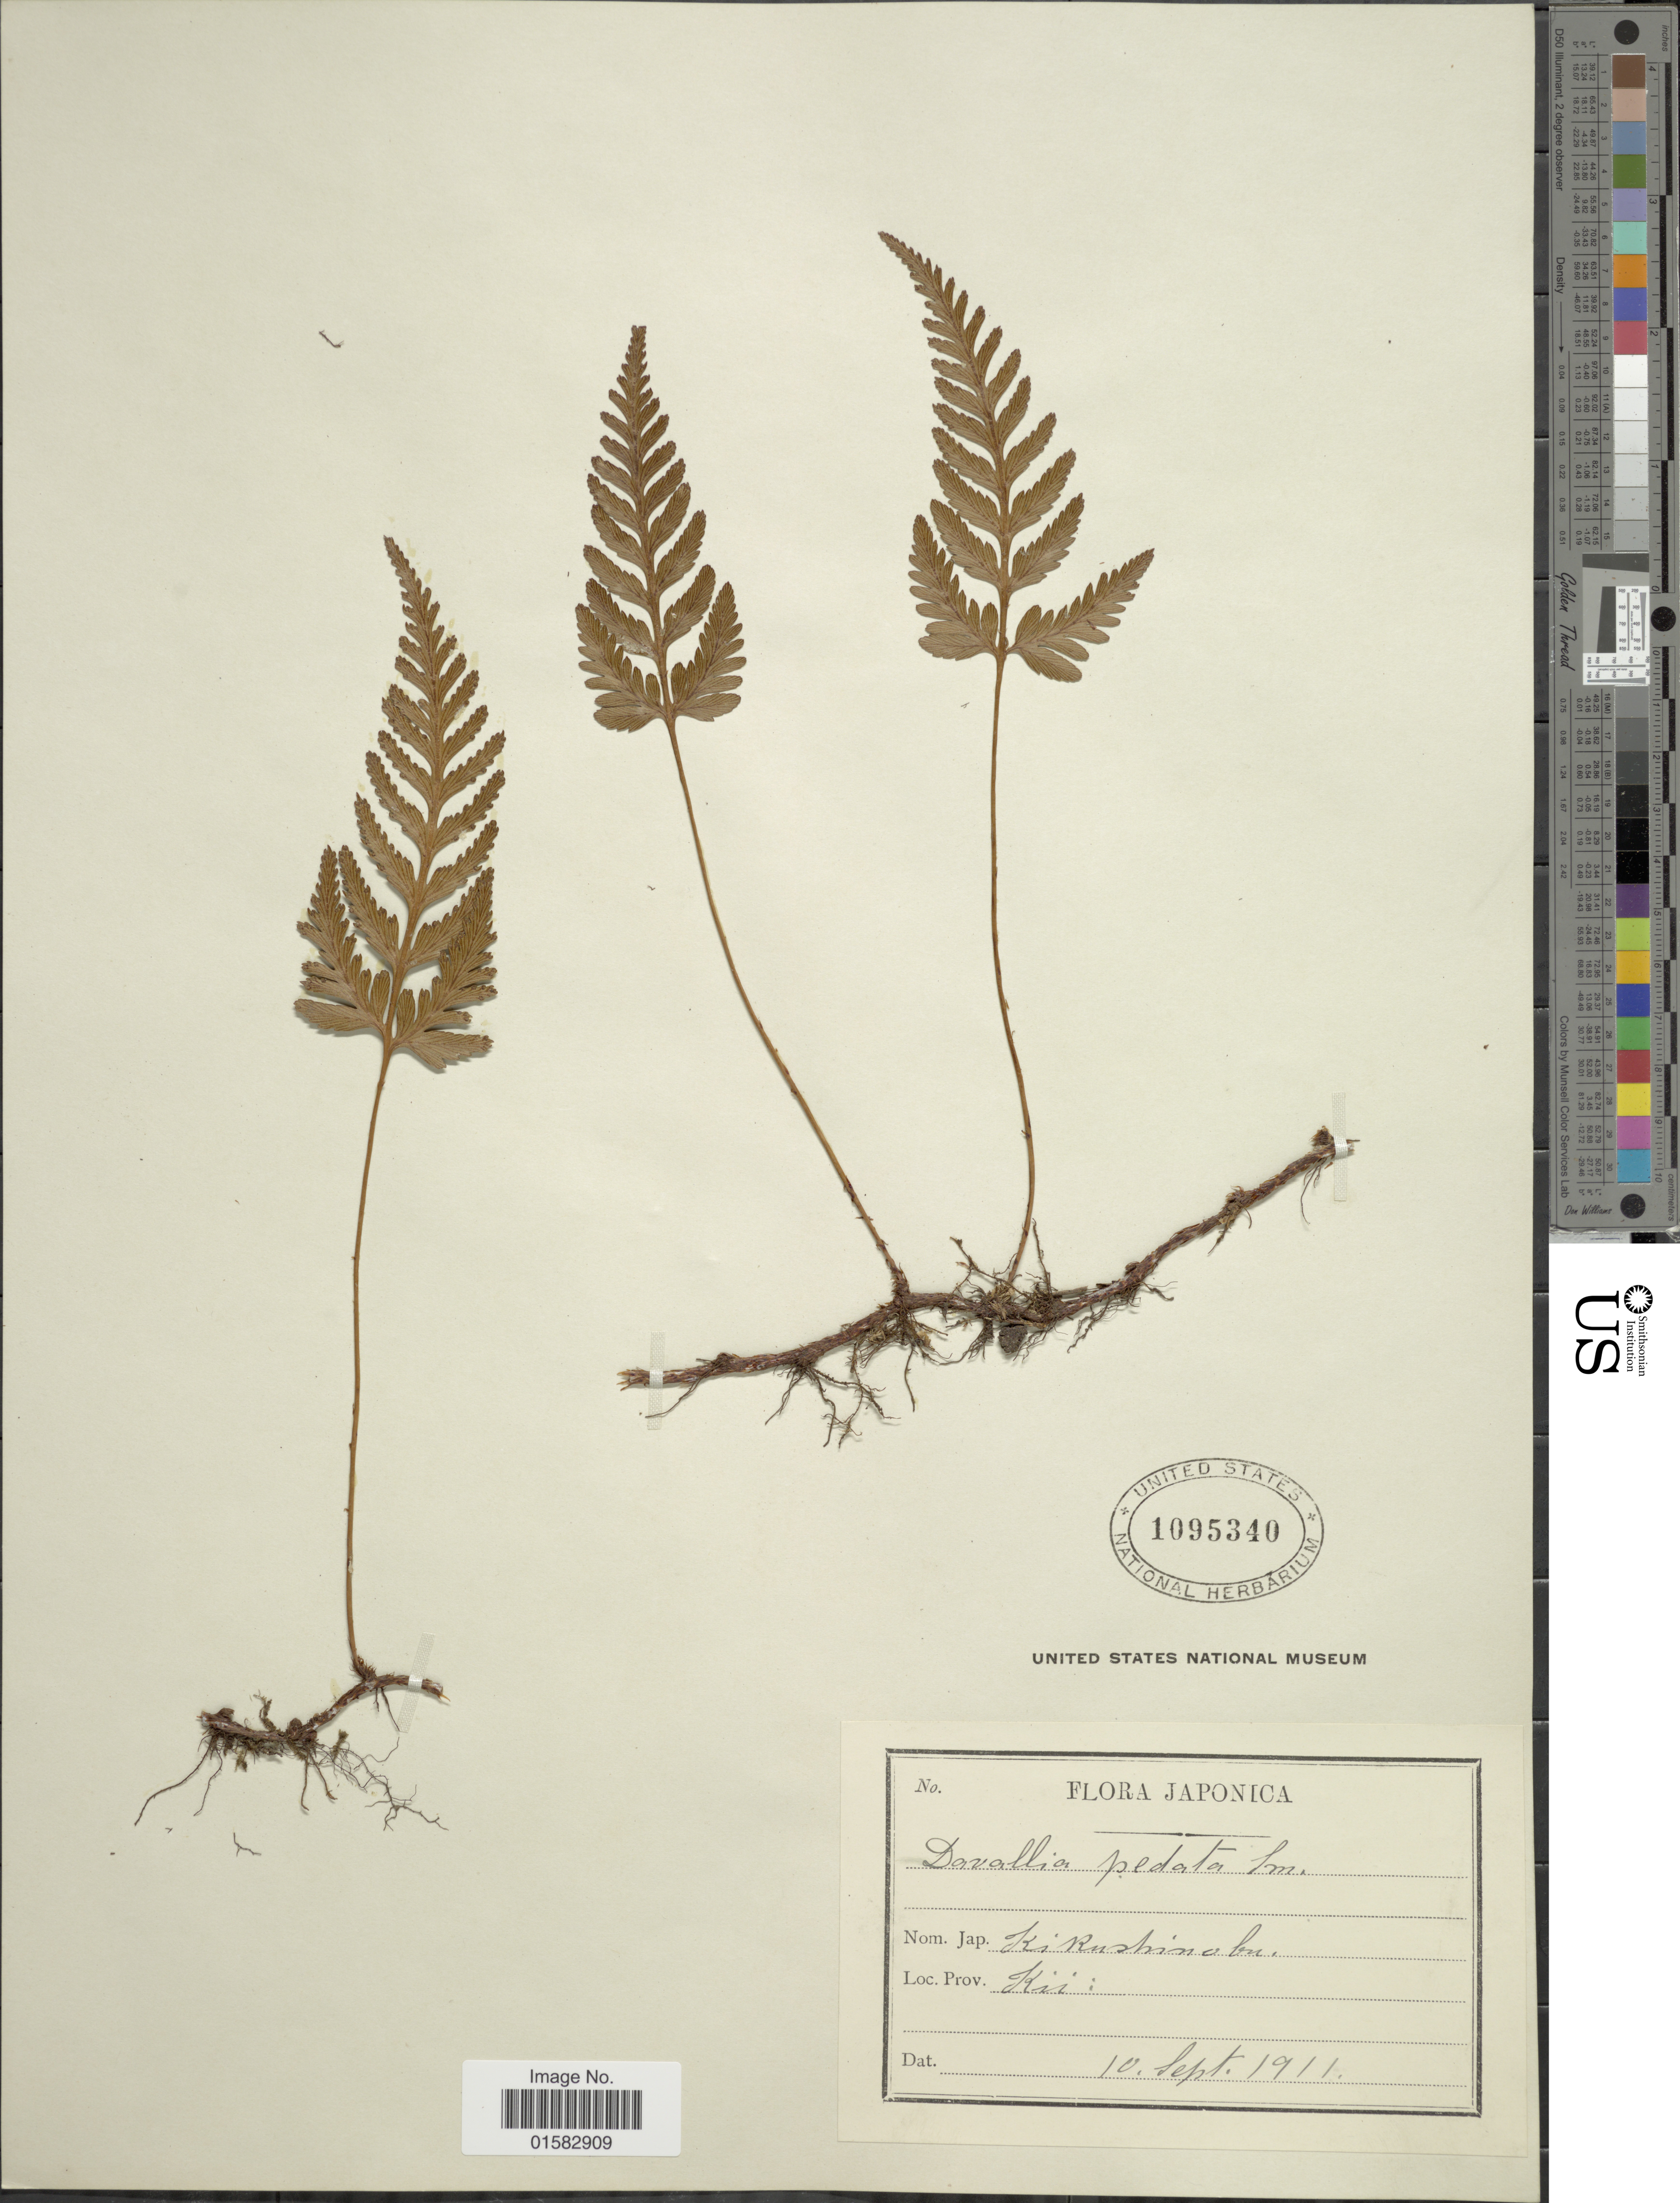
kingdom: Plantae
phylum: Tracheophyta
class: Polypodiopsida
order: Polypodiales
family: Davalliaceae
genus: Davallia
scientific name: Davallia repens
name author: (L. f.) Kuhn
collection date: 1911-08-10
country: Japan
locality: Kii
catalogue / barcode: US 1095340